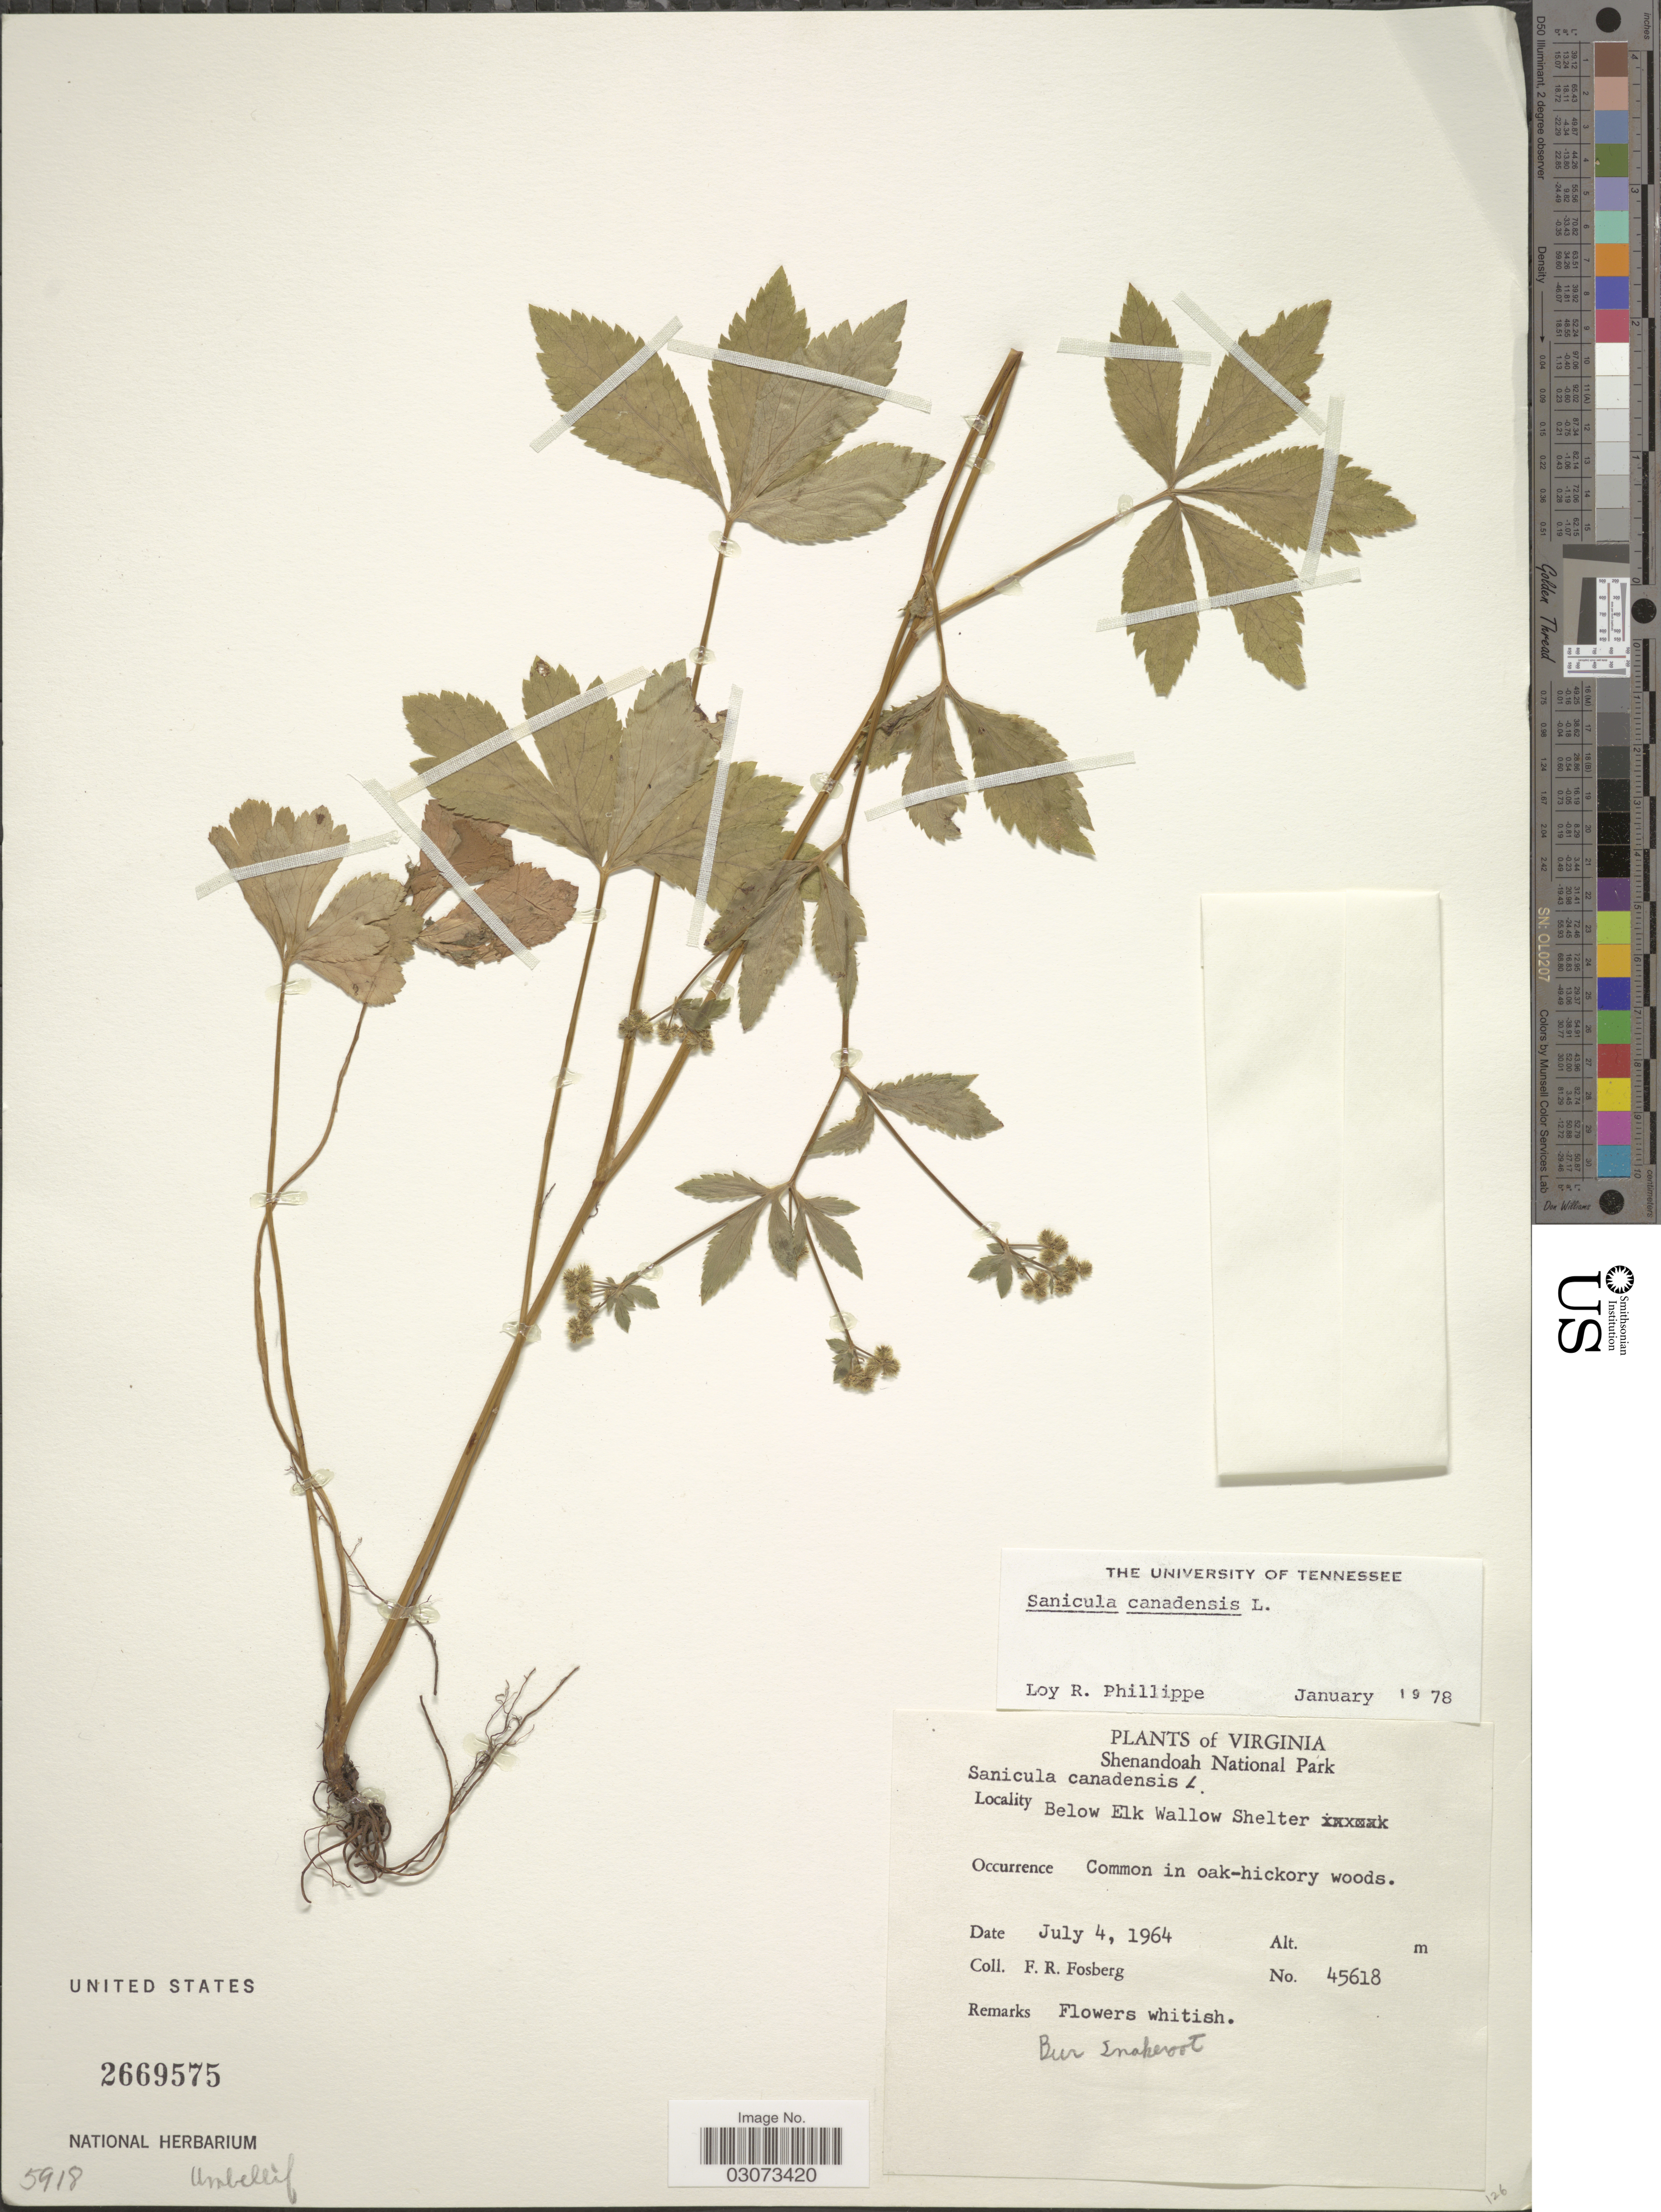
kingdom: Plantae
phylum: Tracheophyta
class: Magnoliopsida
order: Apiales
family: Apiaceae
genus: Sanicula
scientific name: Sanicula canadensis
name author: L.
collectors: F. R. Fosberg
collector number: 45618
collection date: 1964-07-04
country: United States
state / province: Virginia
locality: Shenandoah National Park. Below Elk Wallow Shelter.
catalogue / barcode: US 2669575